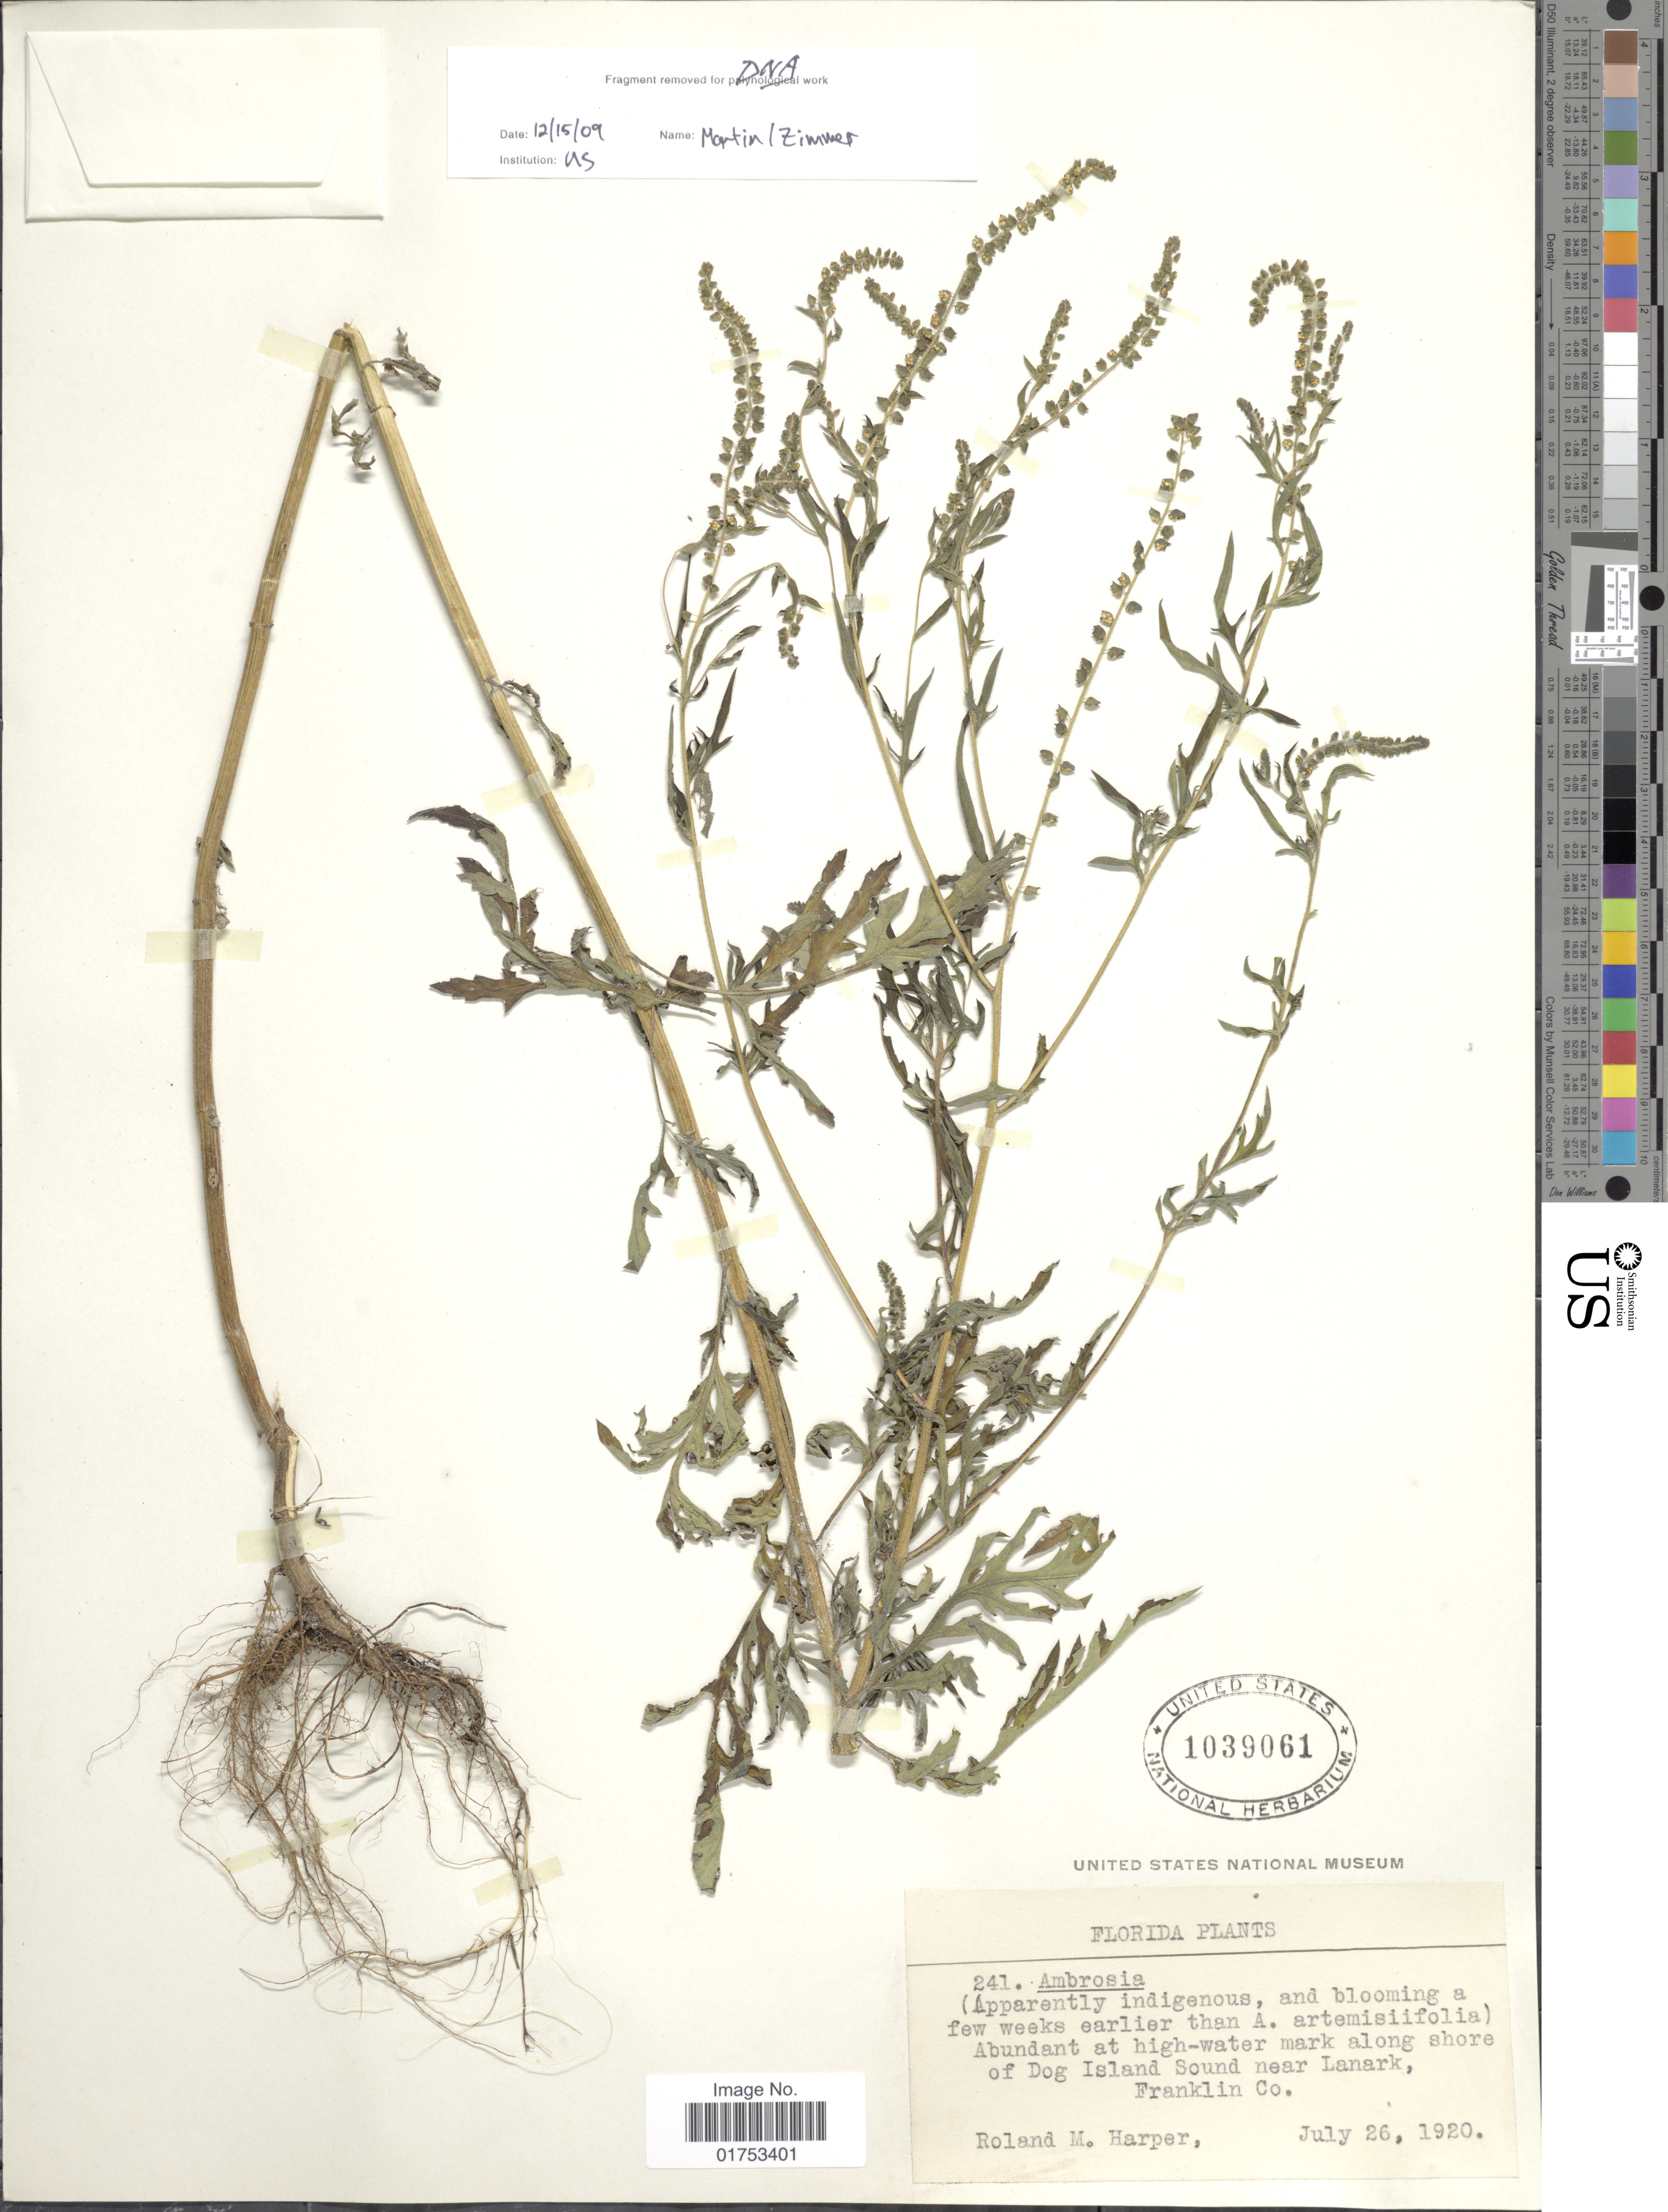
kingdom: Plantae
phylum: Tracheophyta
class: Magnoliopsida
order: Asterales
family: Asteraceae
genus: Ambrosia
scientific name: Ambrosia artemisiifolia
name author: L.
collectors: R. M. Harper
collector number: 241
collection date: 1920-07-26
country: United States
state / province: Florida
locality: Along shore of Dog Island sound near Lanark, Franklin Co.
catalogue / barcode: US 1039061